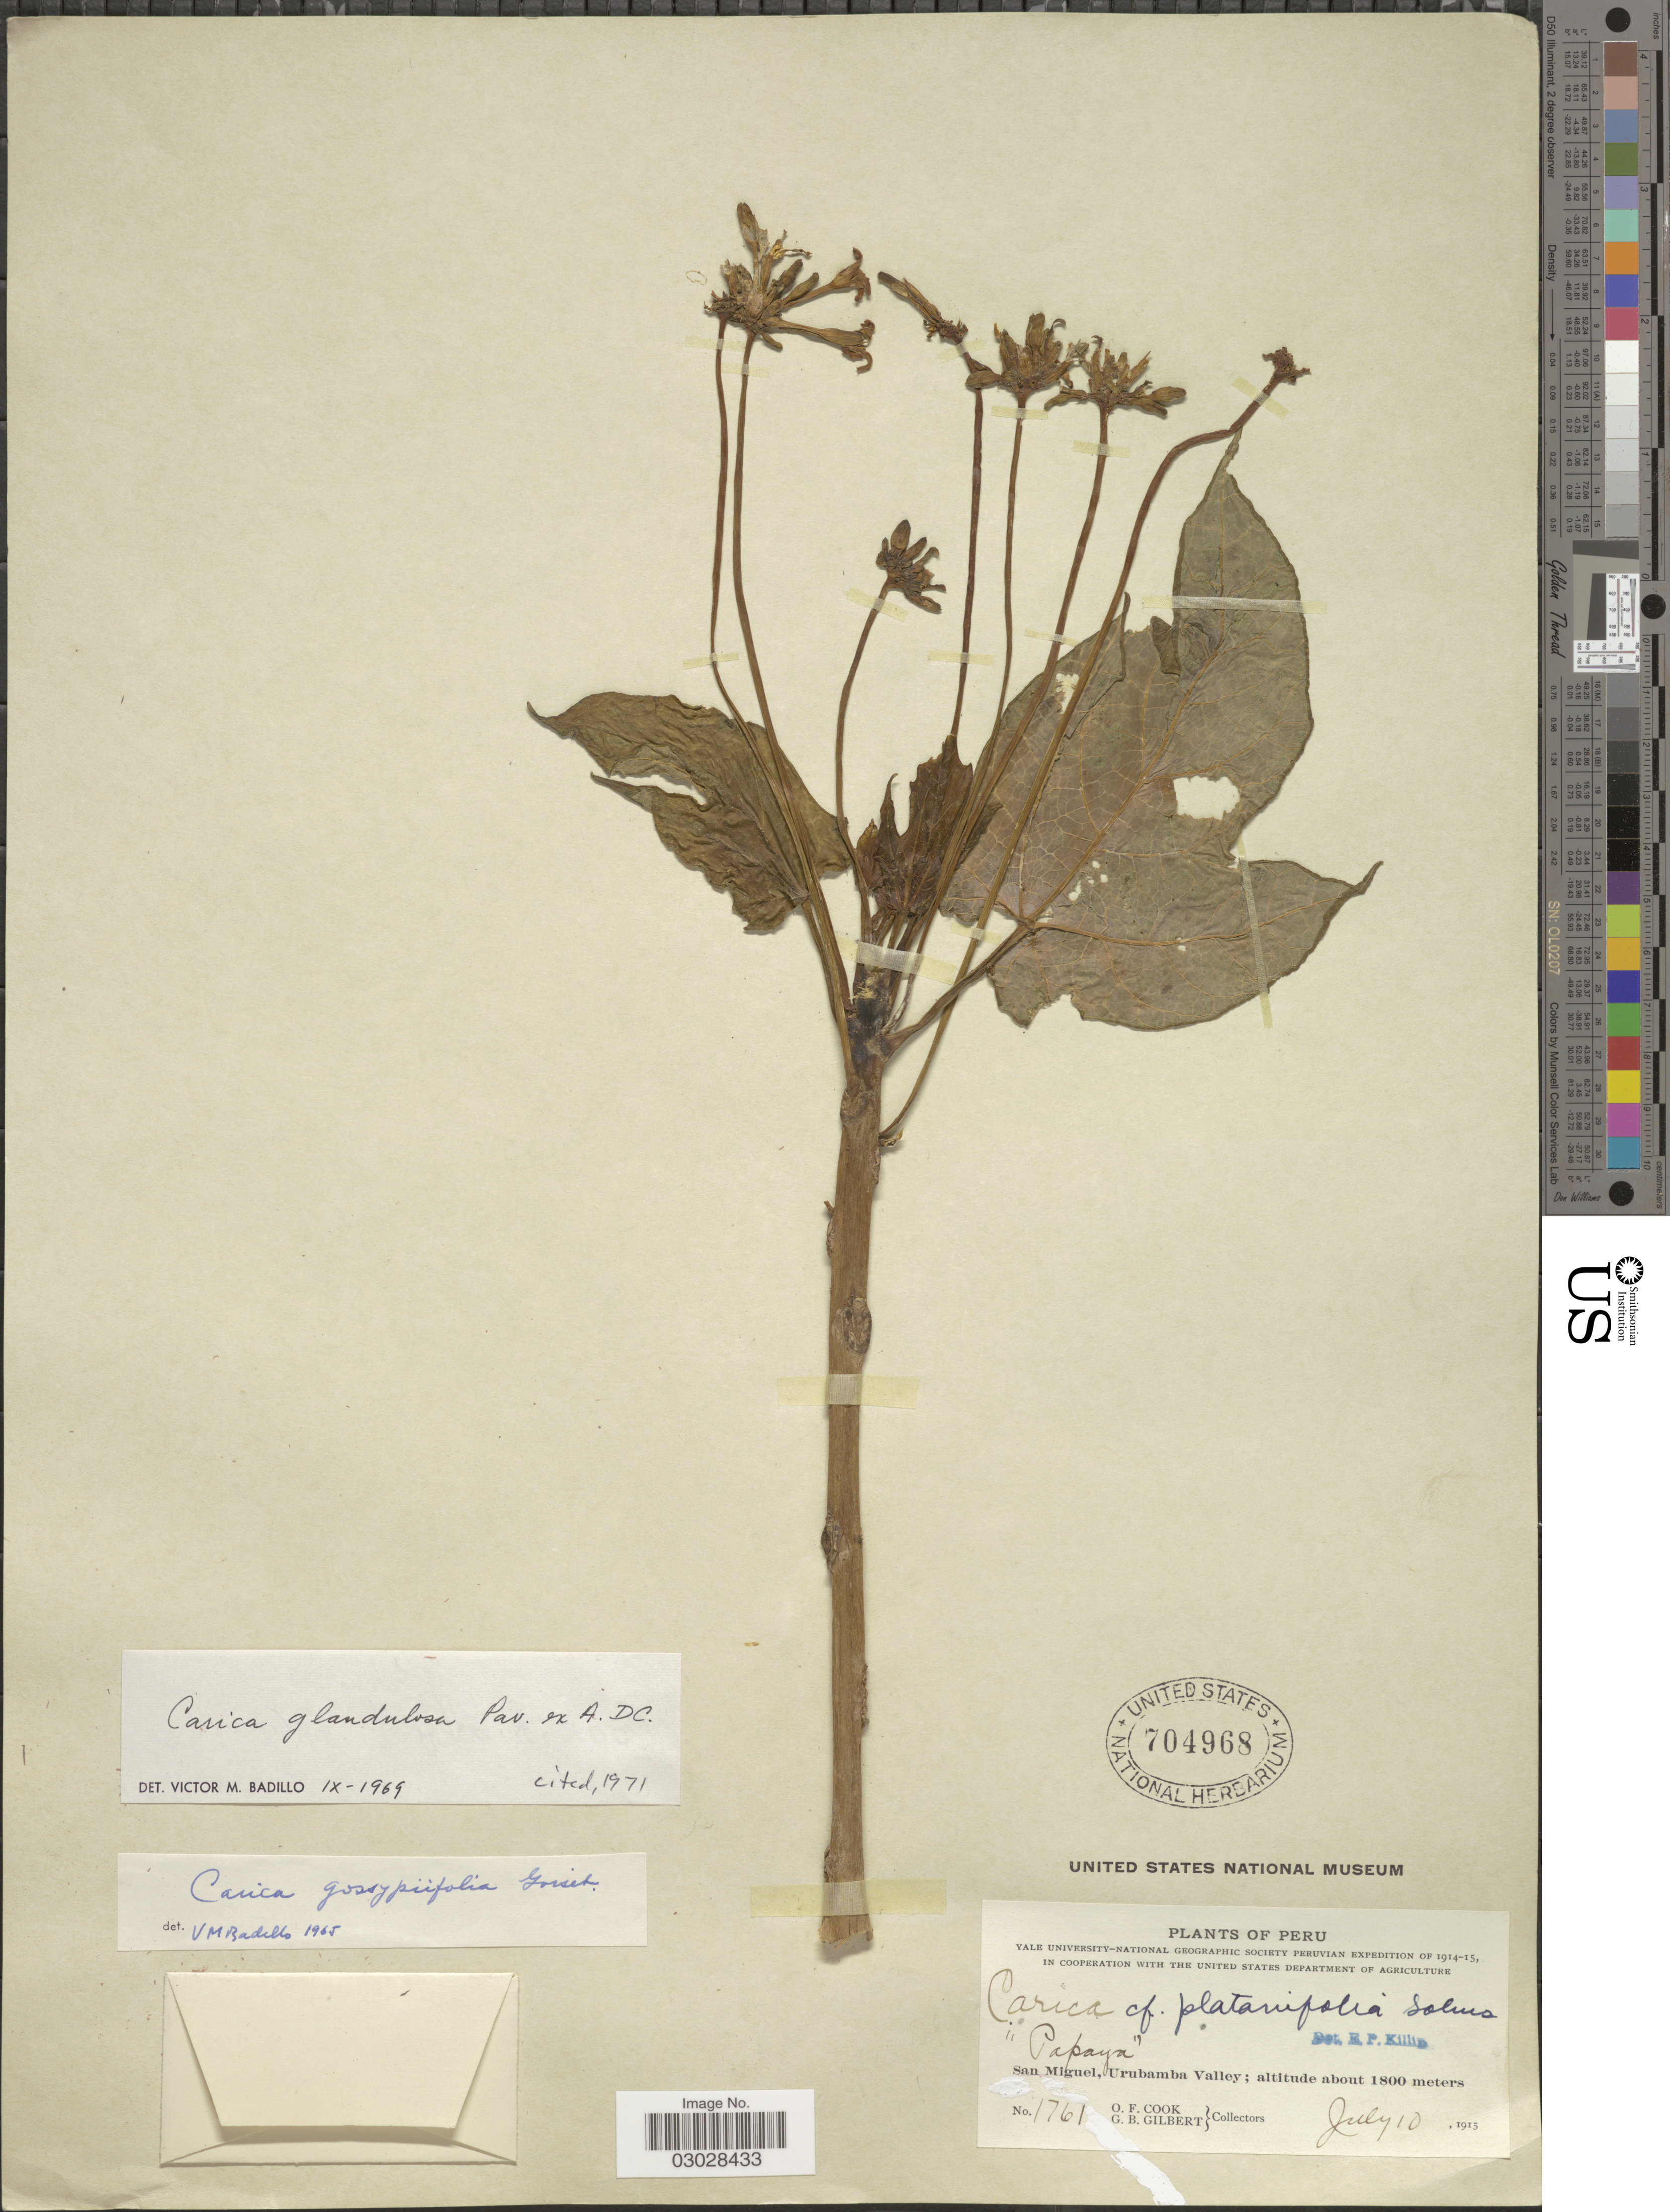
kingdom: Plantae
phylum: Tracheophyta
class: Magnoliopsida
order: Brassicales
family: Caricaceae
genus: Vasconcellea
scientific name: Vasconcellea glandulosa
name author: A. DC.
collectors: O. F. Cook & G. B. Gilbert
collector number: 1761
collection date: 1915-07-10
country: Peru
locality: San Miguel, Urubamba Valley.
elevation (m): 1800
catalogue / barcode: US 704968